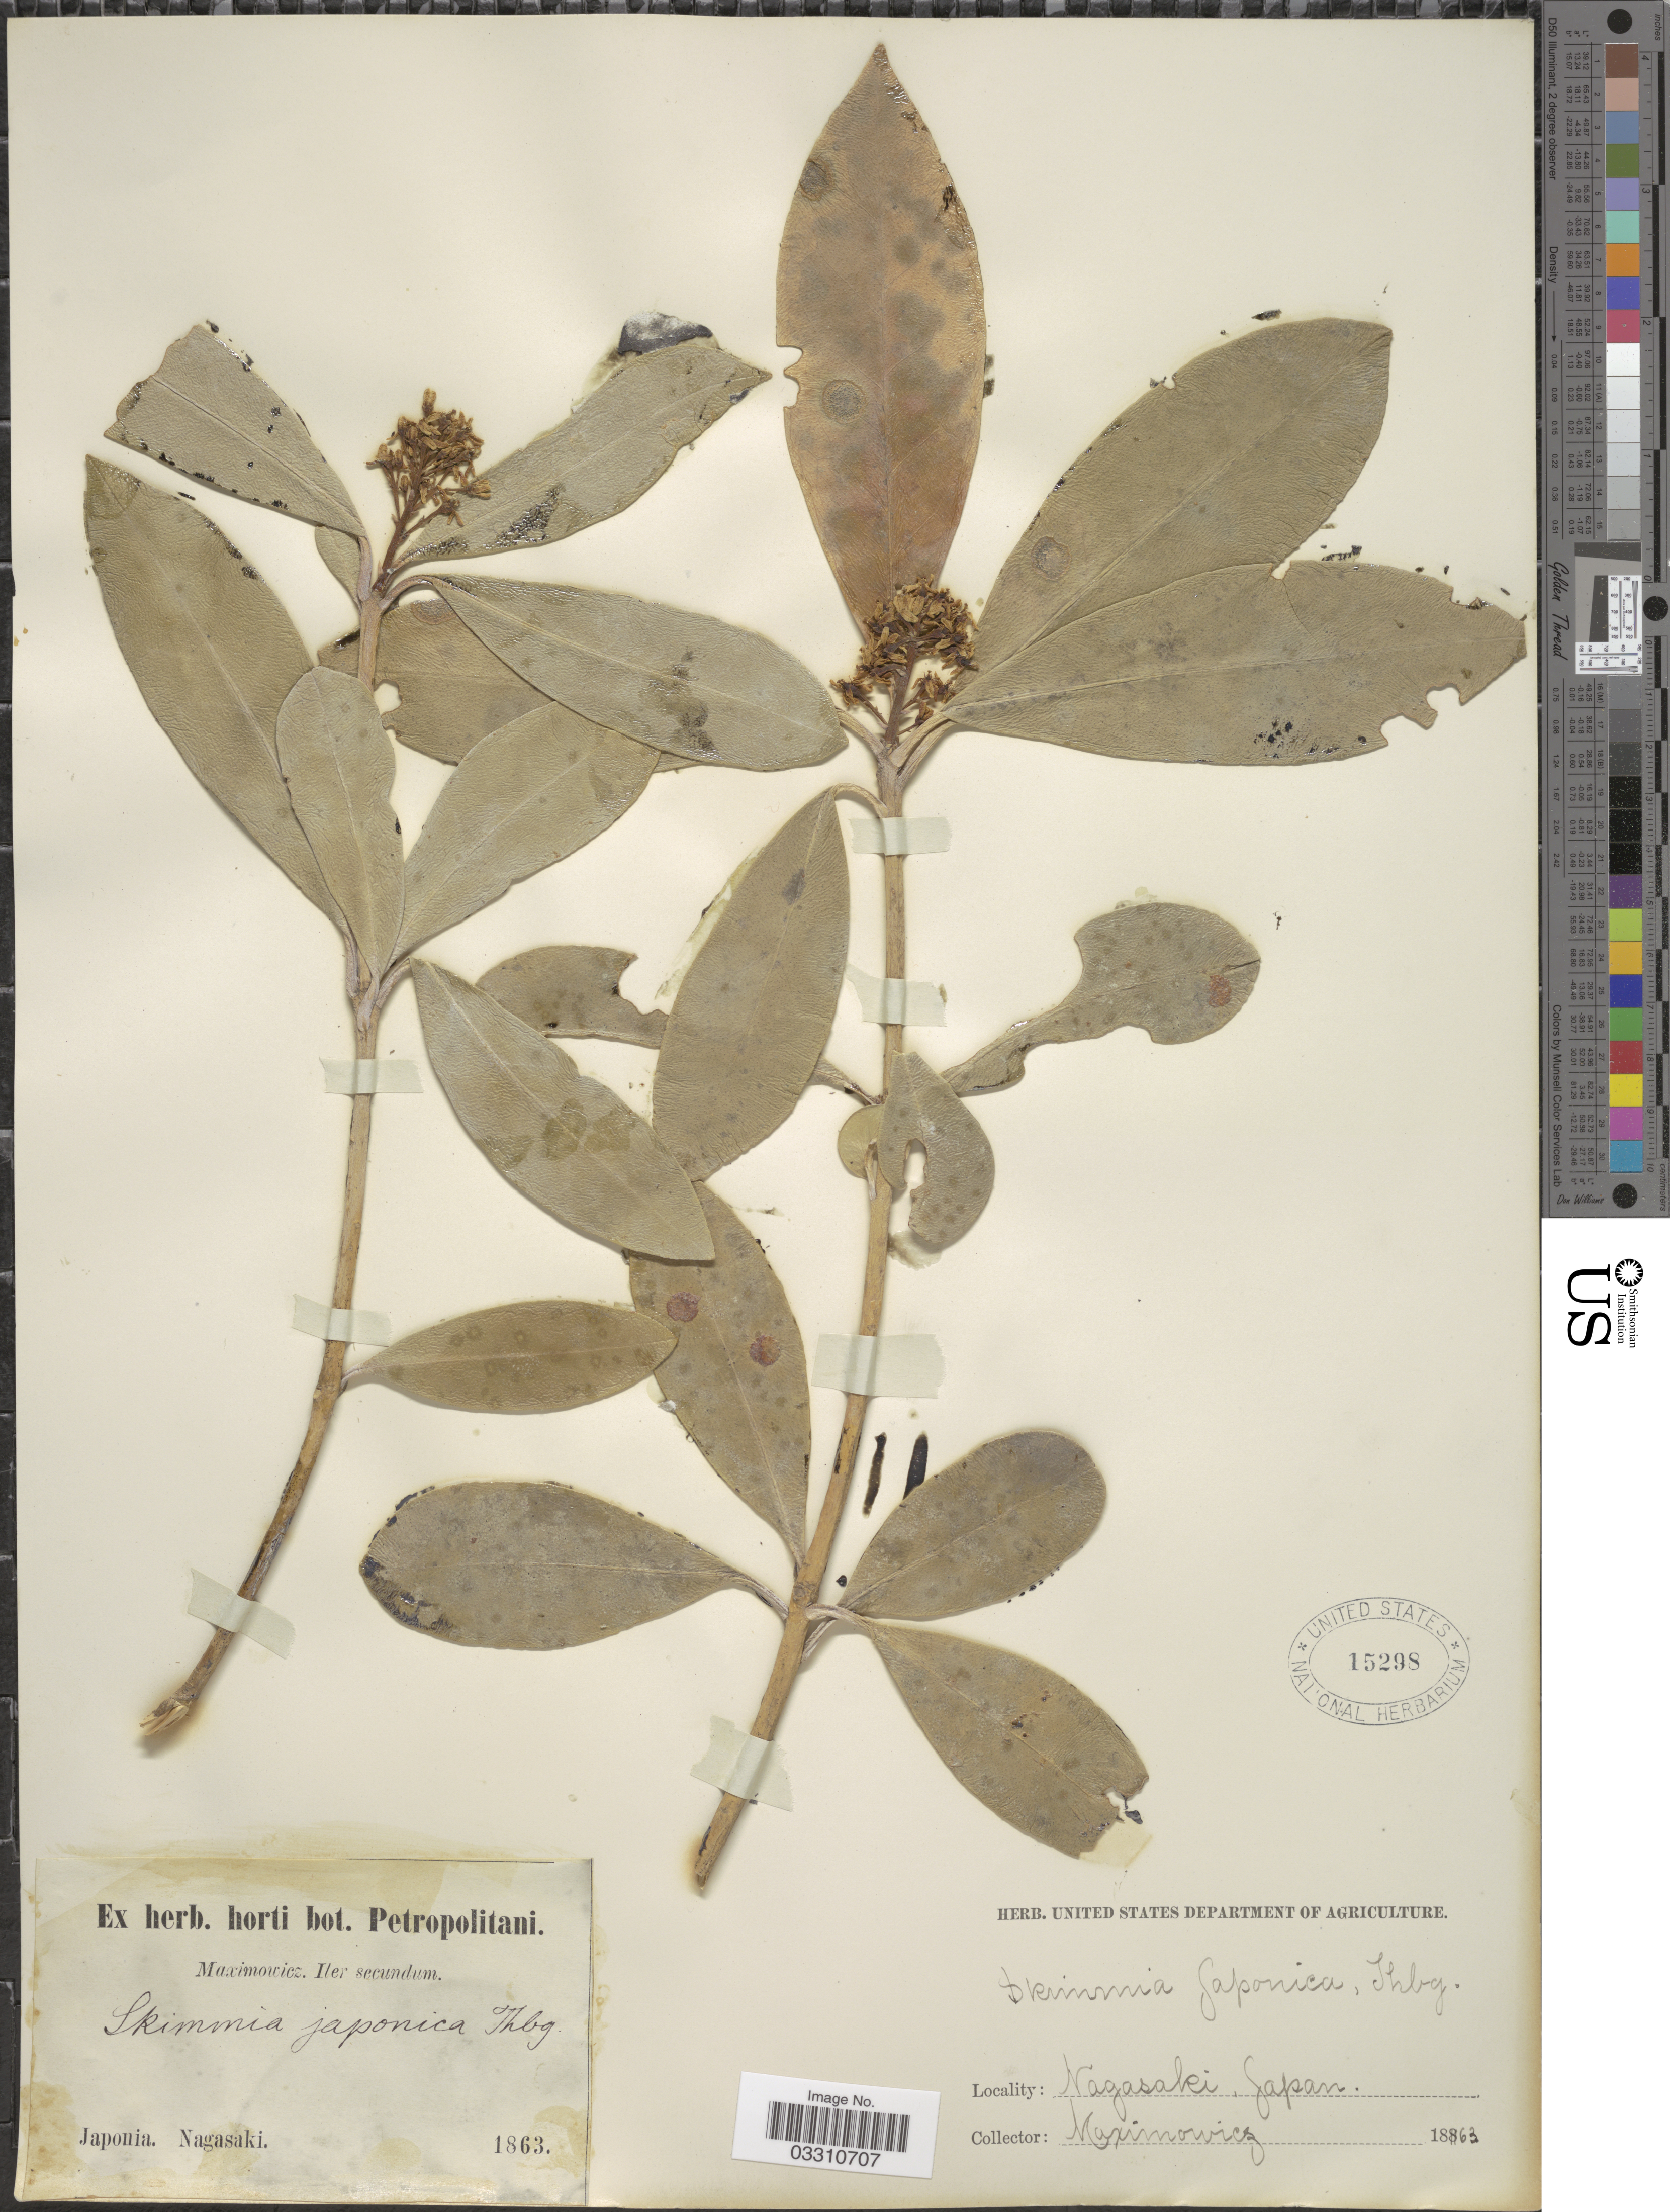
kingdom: Plantae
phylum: Tracheophyta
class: Magnoliopsida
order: Sapindales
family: Rutaceae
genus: Skimmia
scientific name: Skimmia japonica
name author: Thunb.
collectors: Maximowicz, --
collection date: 1863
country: Japan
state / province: Nagasaki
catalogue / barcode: US 15298